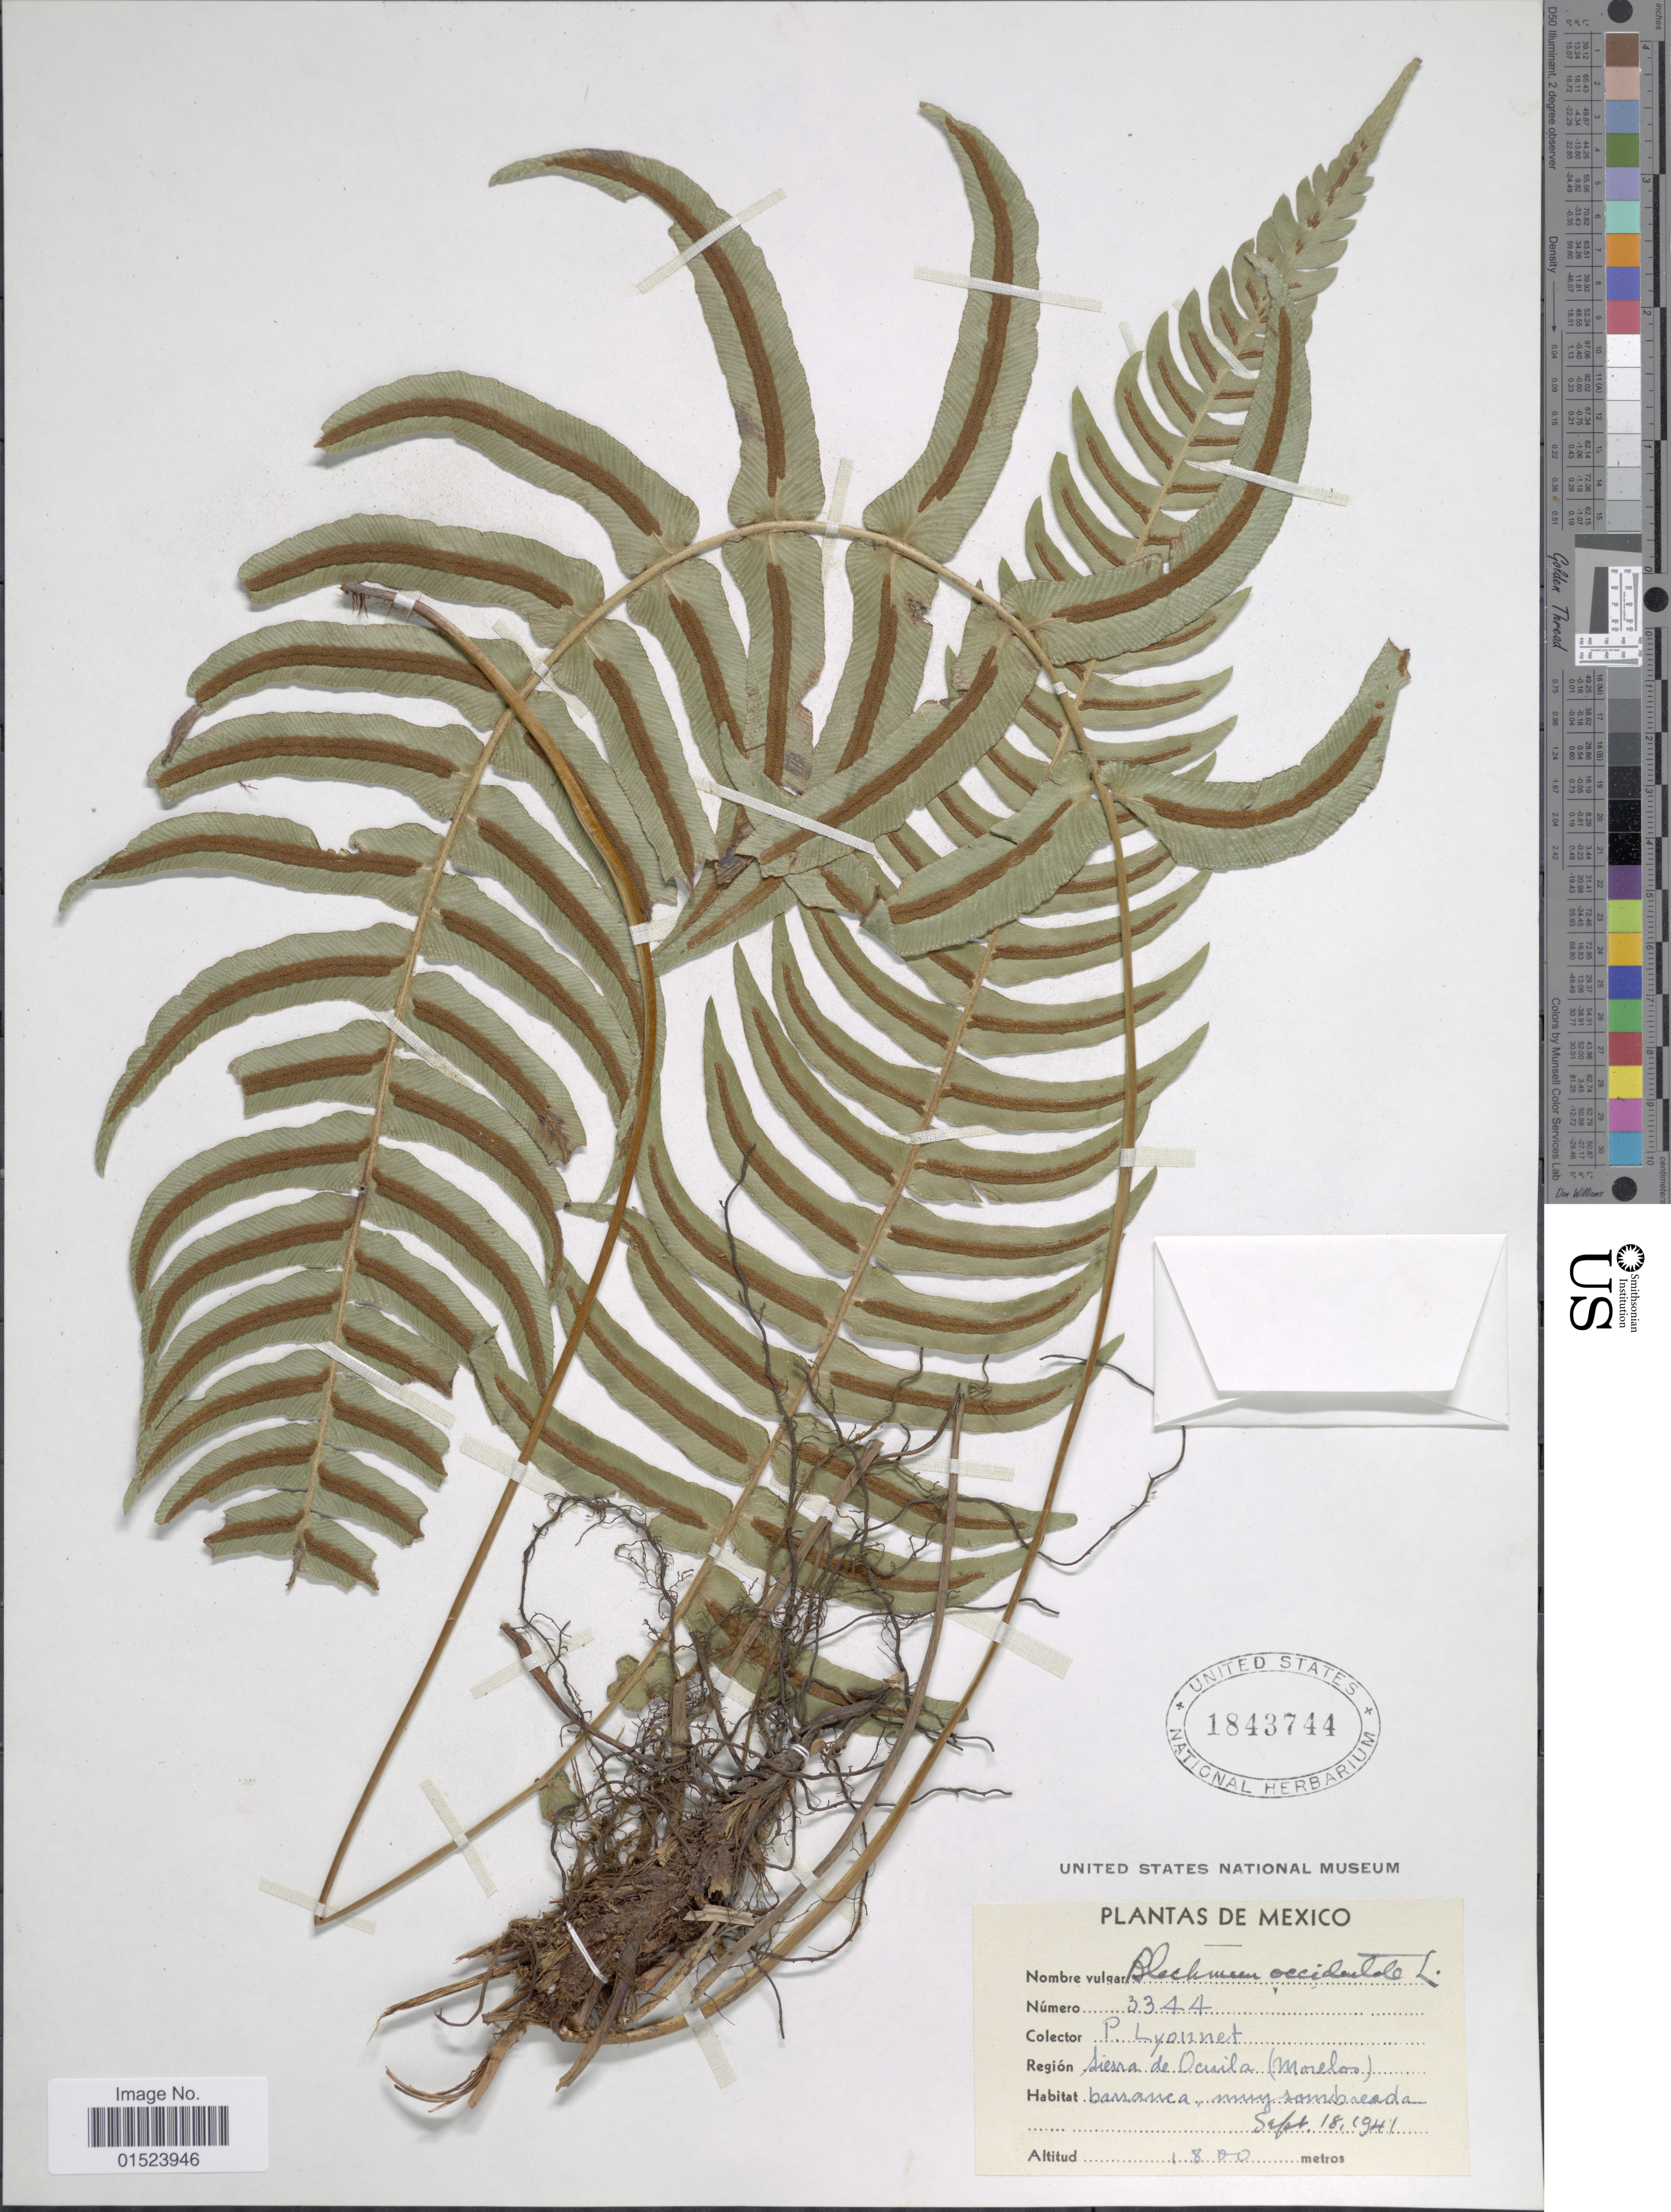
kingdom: Plantae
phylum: Tracheophyta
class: Polypodiopsida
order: Polypodiales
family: Blechnaceae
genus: Blechnum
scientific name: Blechnum glandulosum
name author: Link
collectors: P. Lyonnet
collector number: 3344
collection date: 1941-09-18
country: Mexico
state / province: Morelos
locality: Sierra de Ocuila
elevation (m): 1800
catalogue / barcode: US 1843744